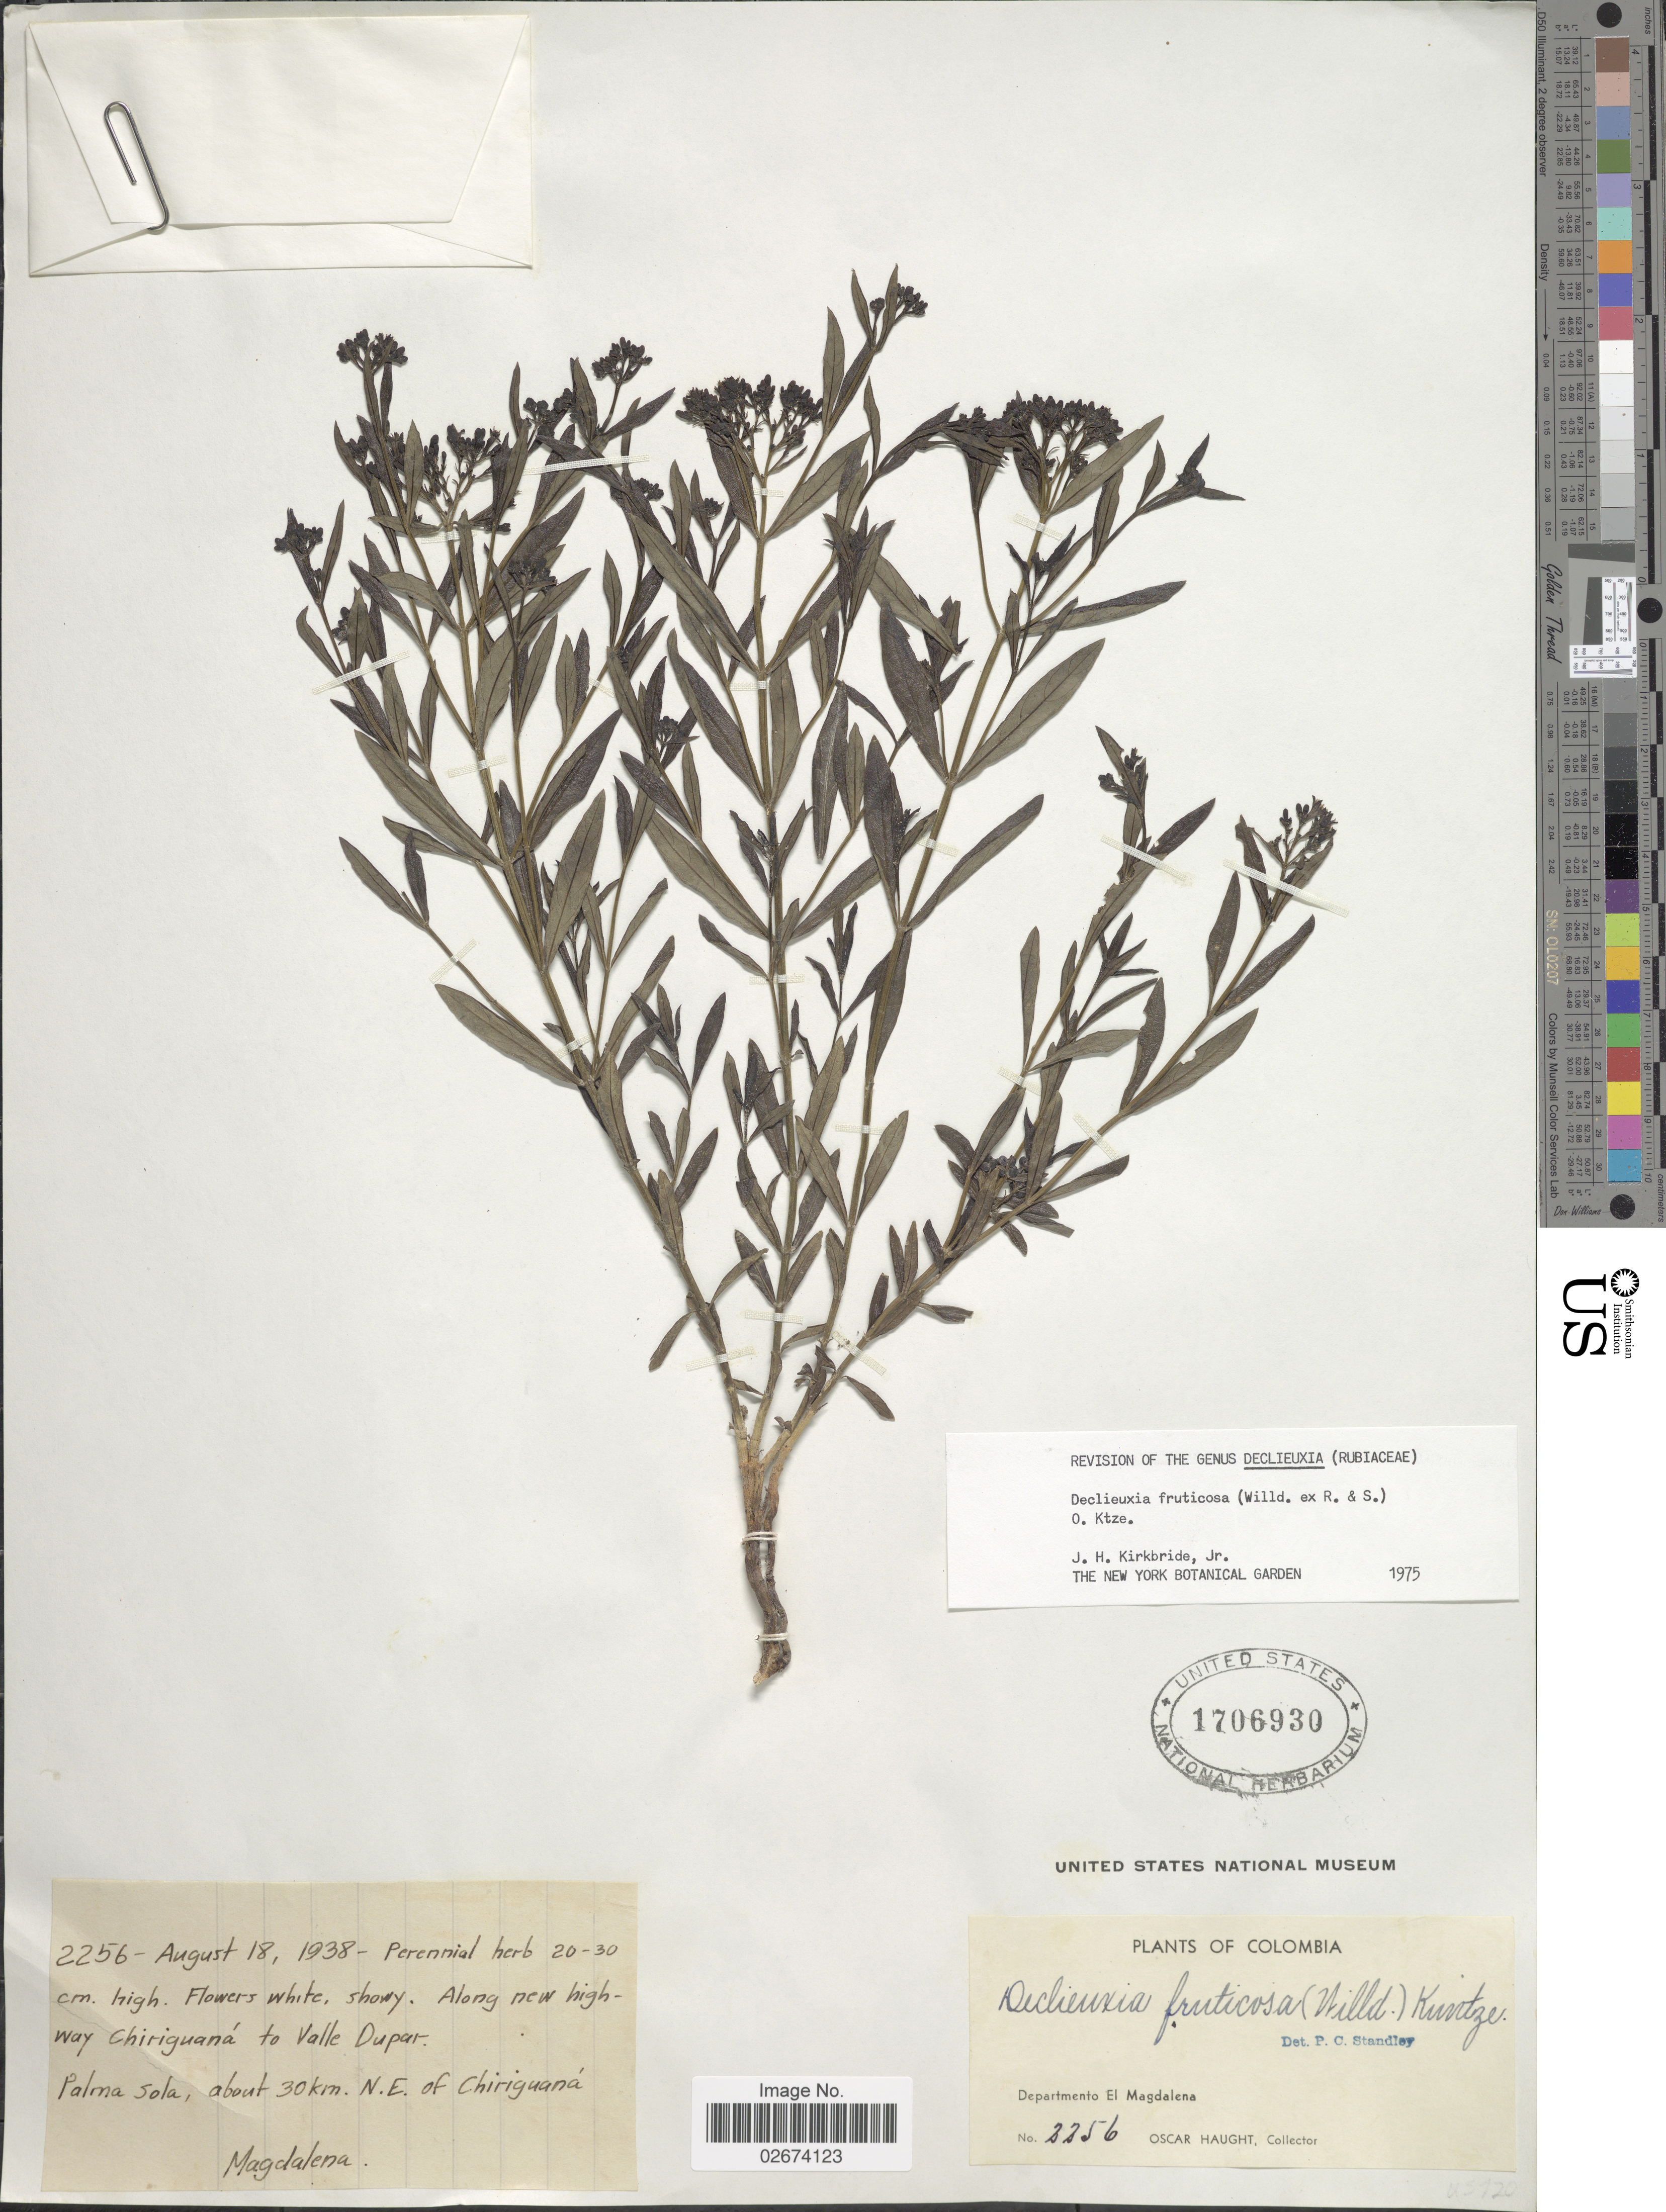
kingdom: Plantae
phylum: Tracheophyta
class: Magnoliopsida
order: Gentianales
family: Rubiaceae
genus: Declieuxia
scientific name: Declieuxia fruticosa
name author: (Willd. ex Roem. & Schult.) Kuntze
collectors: O. Haught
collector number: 2256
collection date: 1938-08-18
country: Colombia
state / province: Magdalena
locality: Departamento El Magdalena, Along new highway Chiriguaná to Valle Dupas, Palma Sola, about 30 km N.E. of Chiriguaná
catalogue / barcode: US 1706930